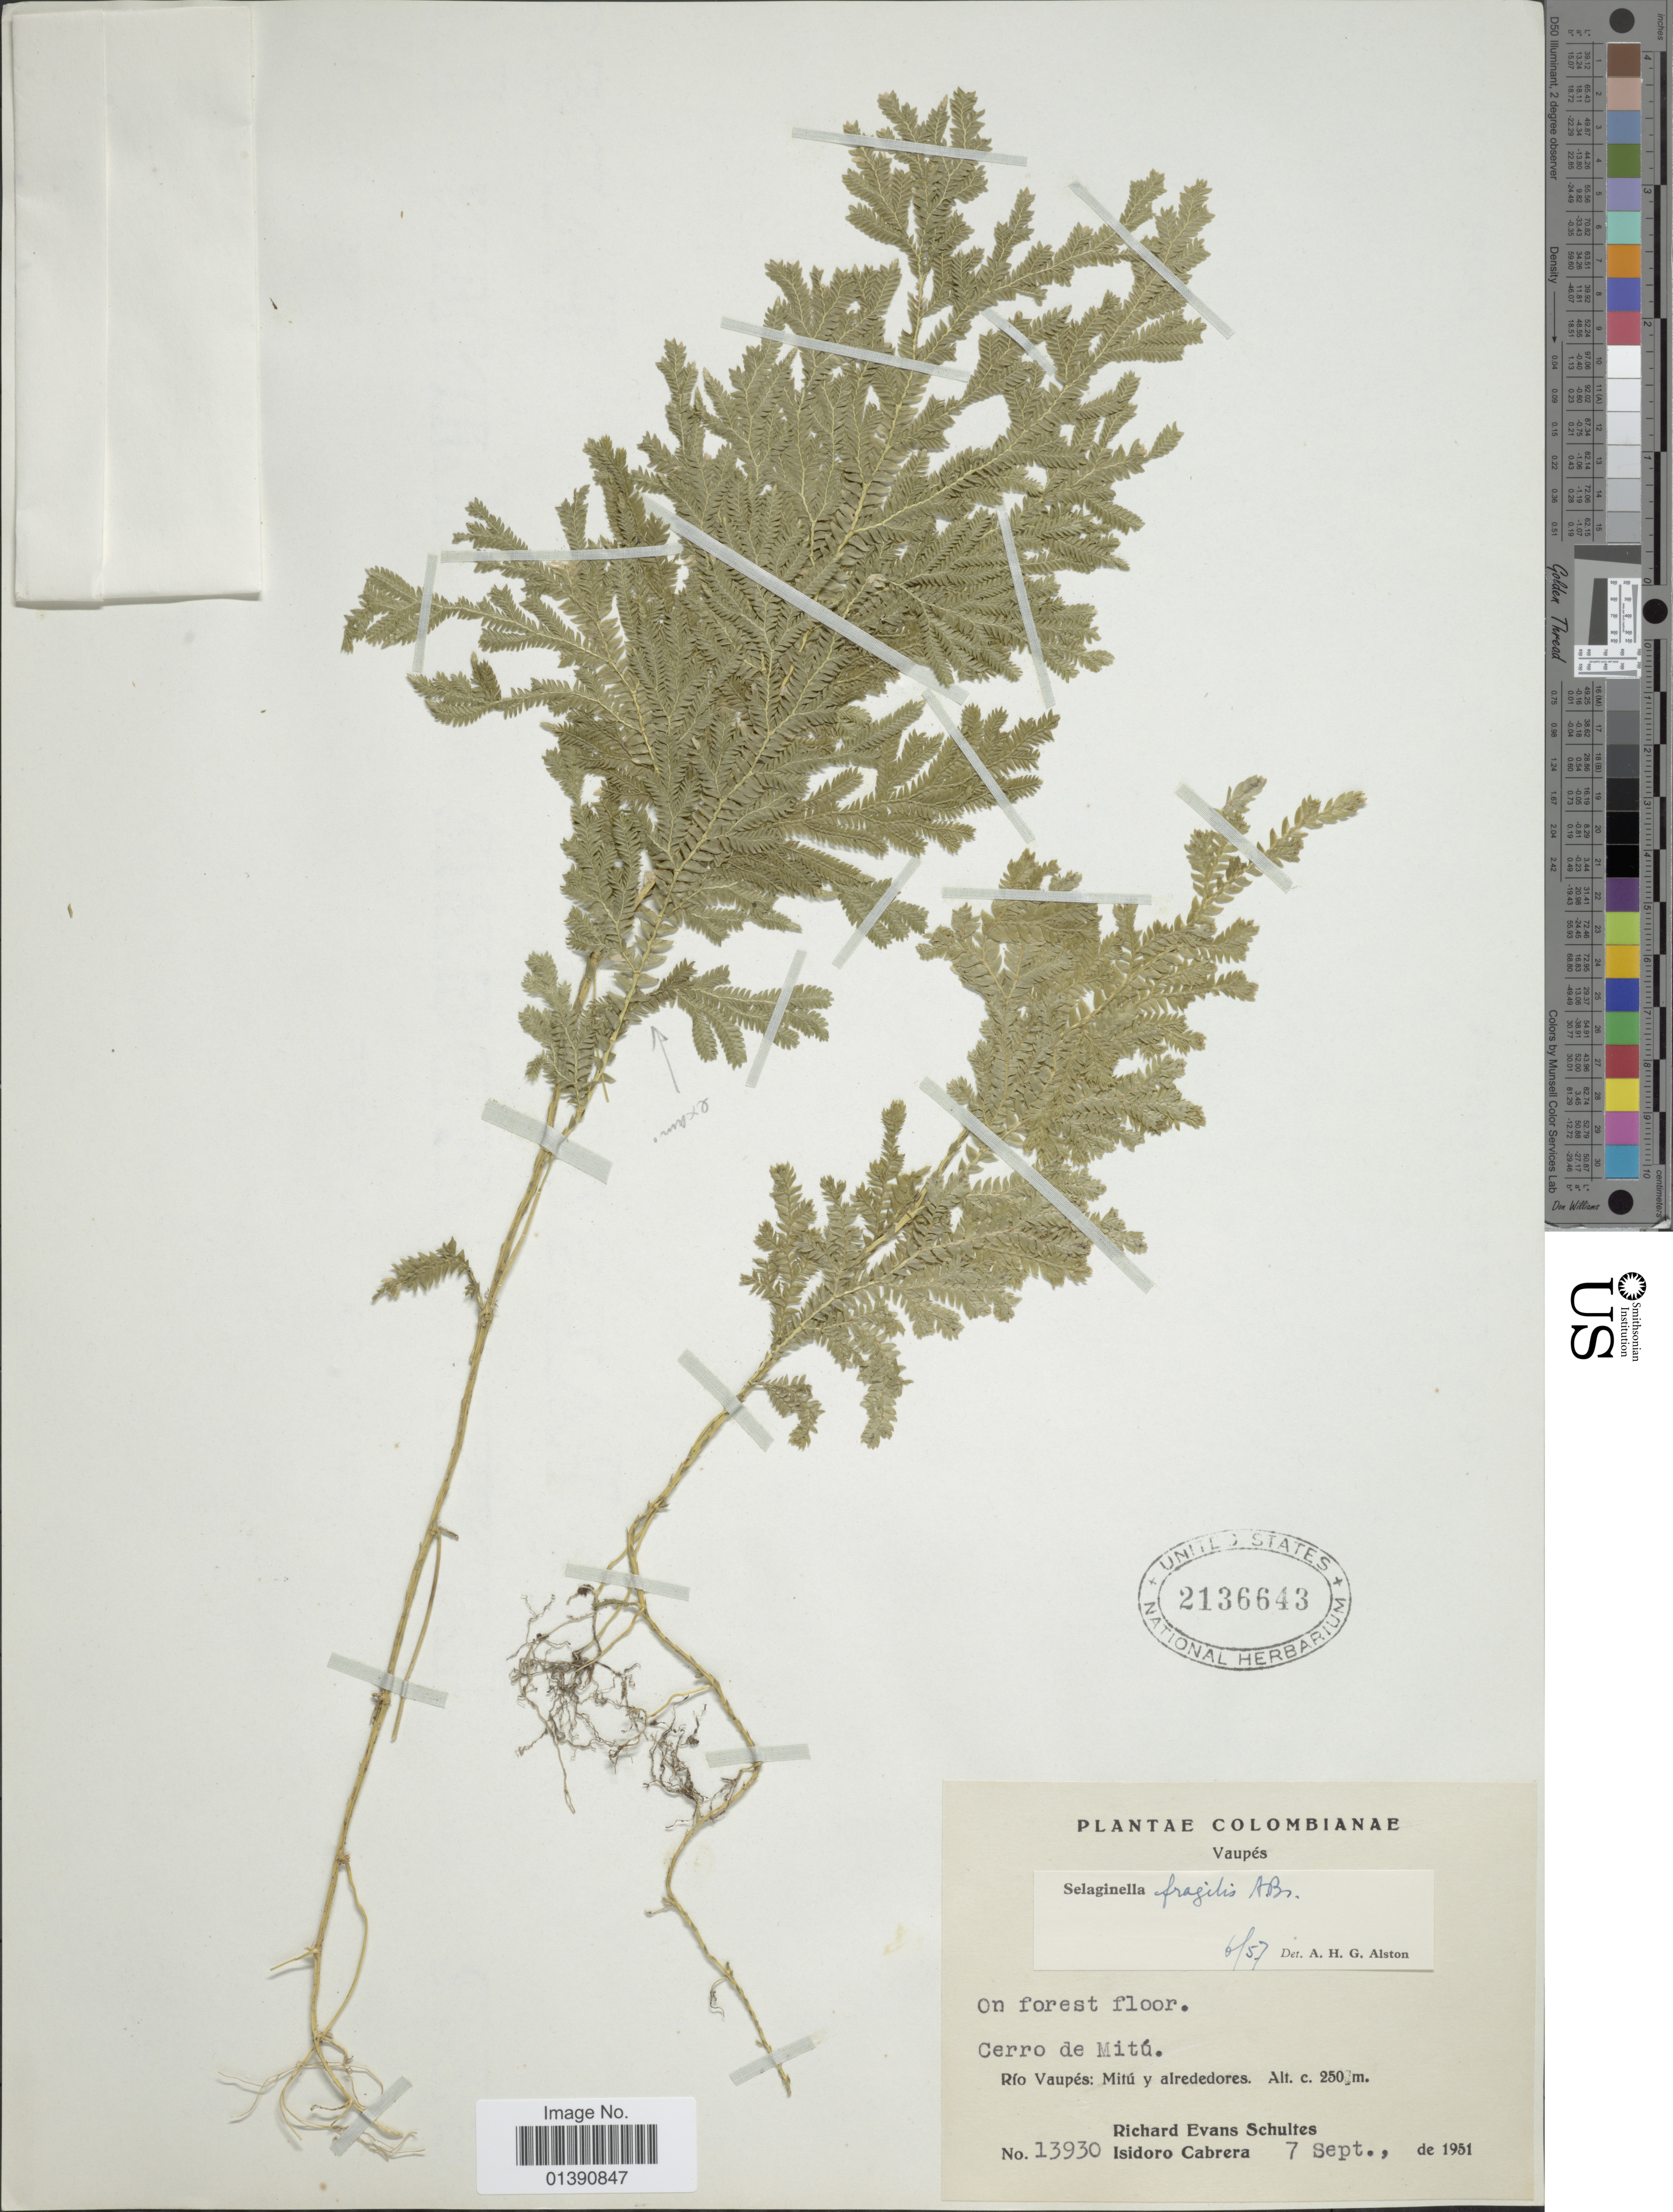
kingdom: Plantae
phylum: Tracheophyta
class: Lycopodiopsida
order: Selaginellales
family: Selaginellaceae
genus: Selaginella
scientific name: Selaginella fragilis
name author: A. Braun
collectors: R. E. Schultes & I. Cabrera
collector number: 13930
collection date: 1951-09-07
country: Colombia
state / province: Vaupés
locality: Cerro de Mitú, Rio Vaupés: Mitú y alrededores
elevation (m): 250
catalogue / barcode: US 2136643